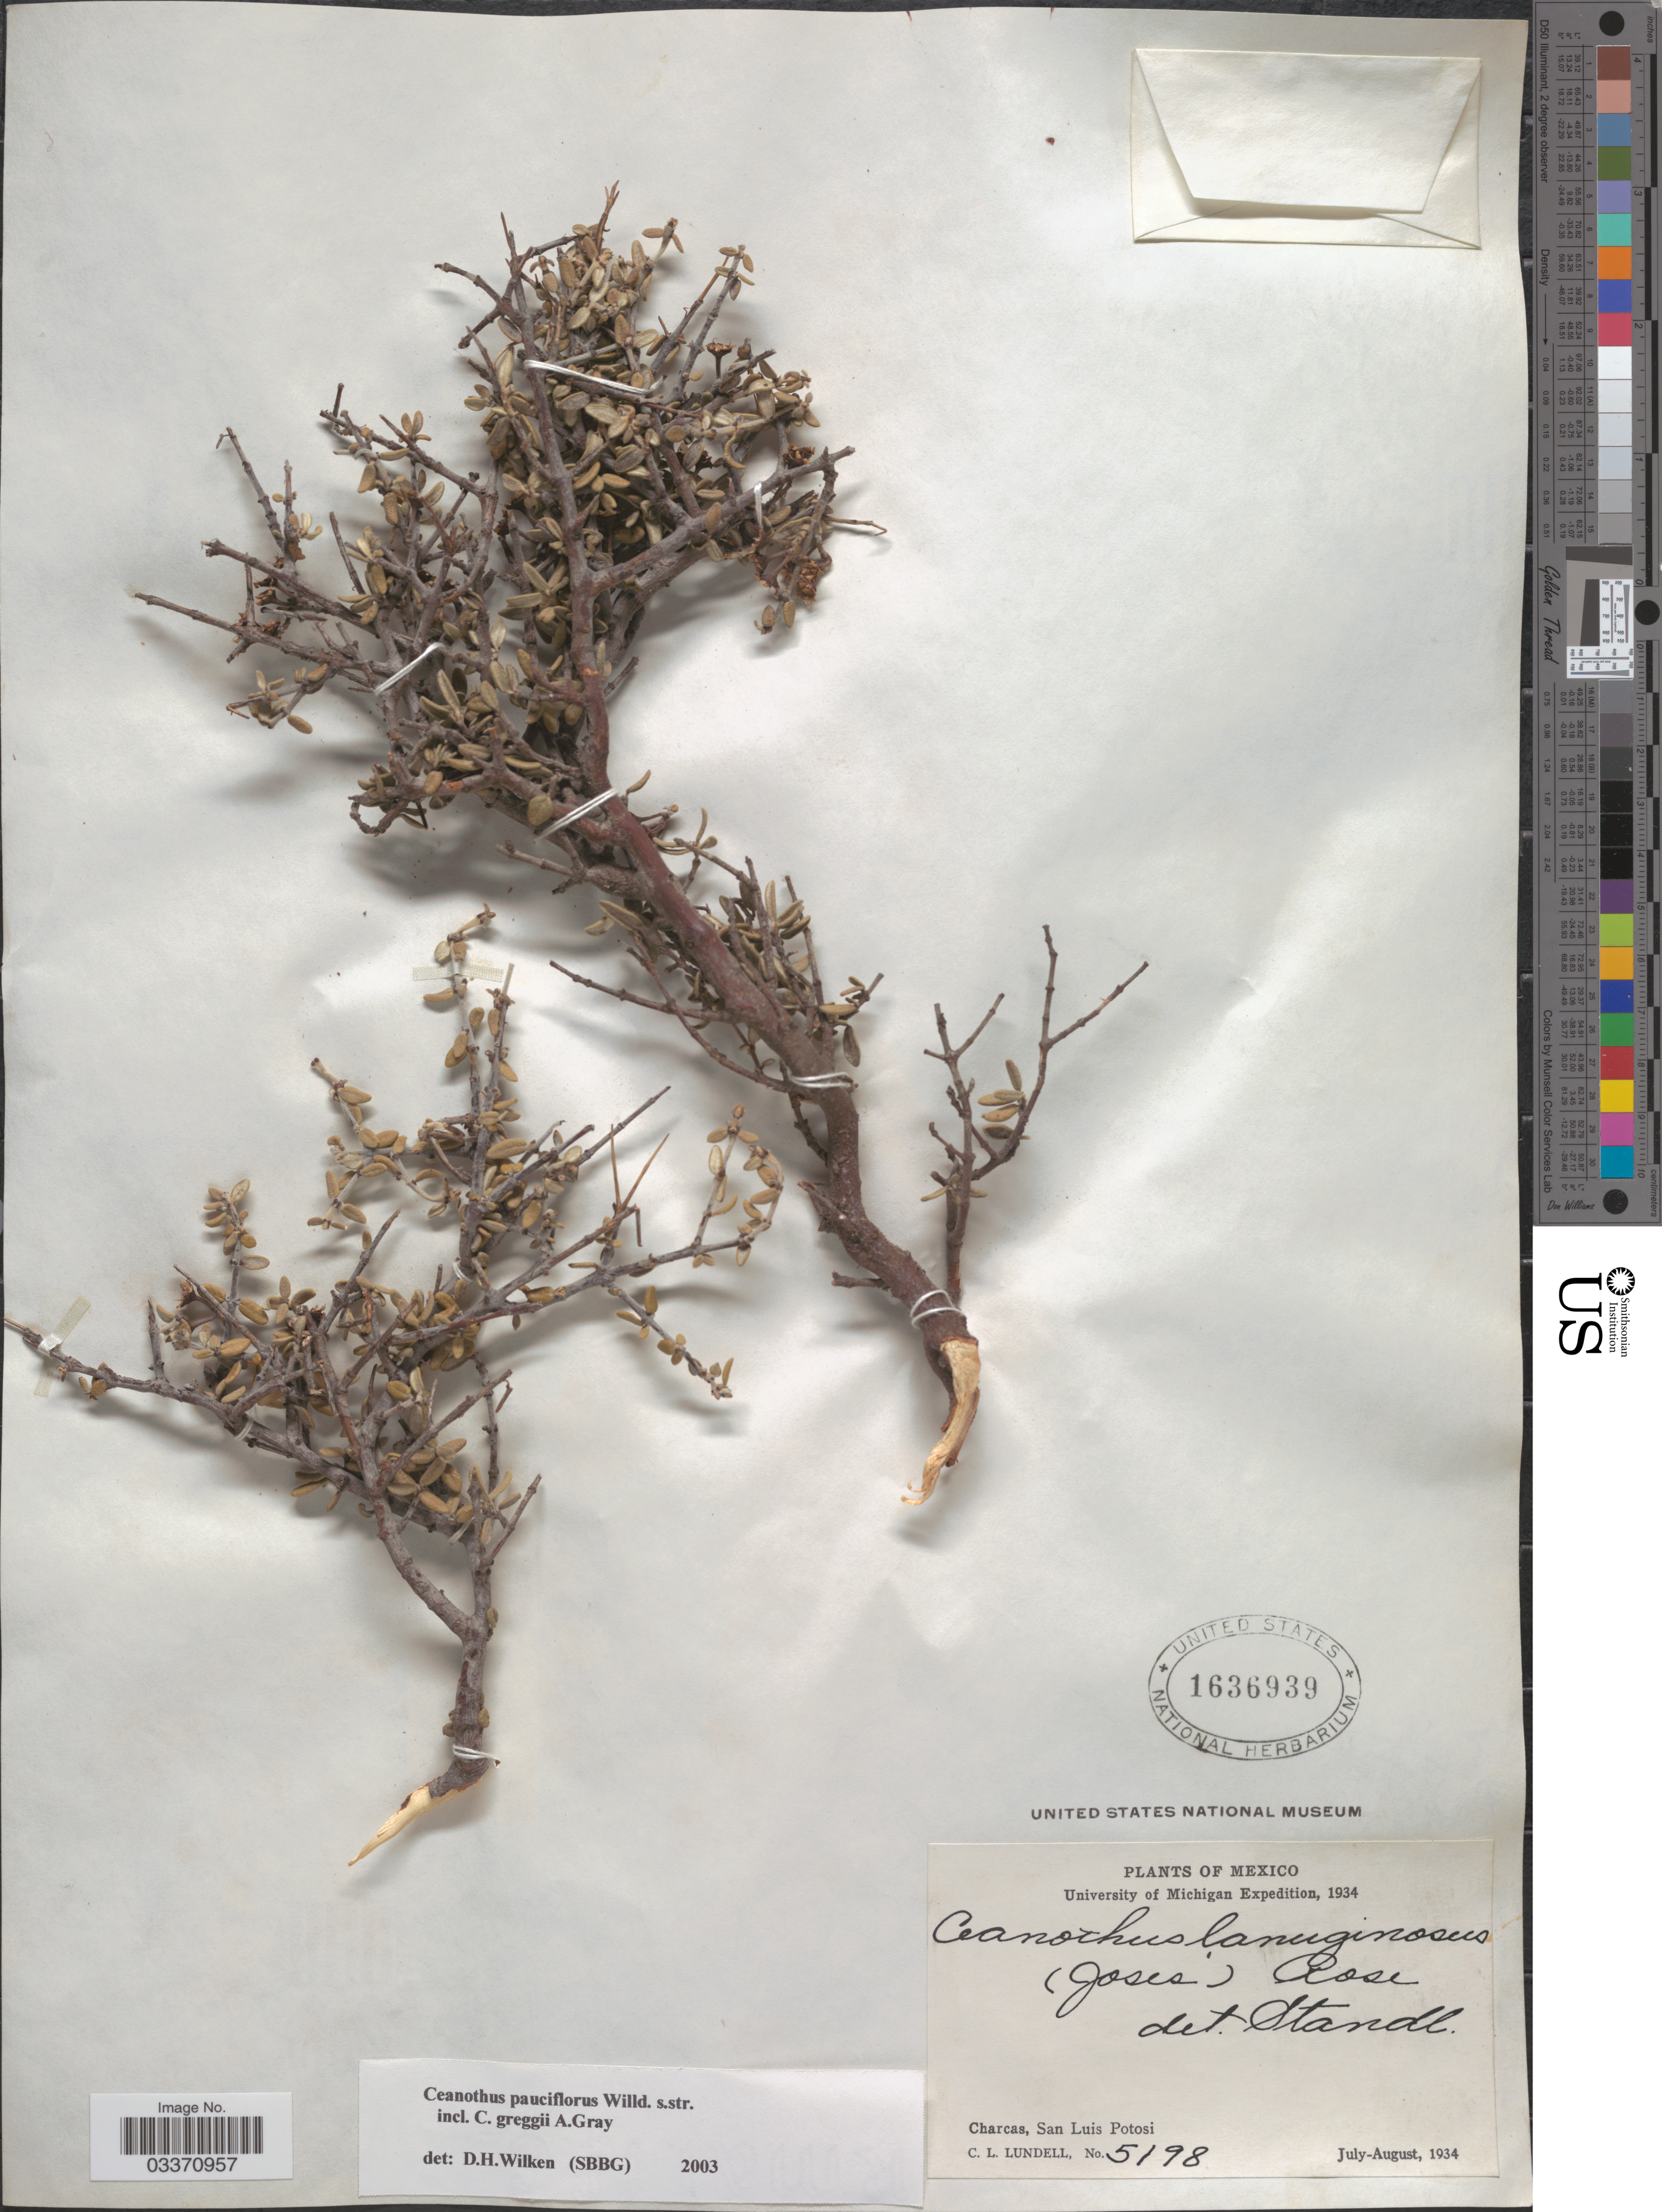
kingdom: Plantae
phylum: Tracheophyta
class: Magnoliopsida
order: Rosales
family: Rhamnaceae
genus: Ceanothus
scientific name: Ceanothus pauciflorus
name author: DC.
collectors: C. L. Lundell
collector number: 5198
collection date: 1934-07/1934-08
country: Mexico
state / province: San Luis Potosí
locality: Charcas.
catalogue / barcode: US 1636939